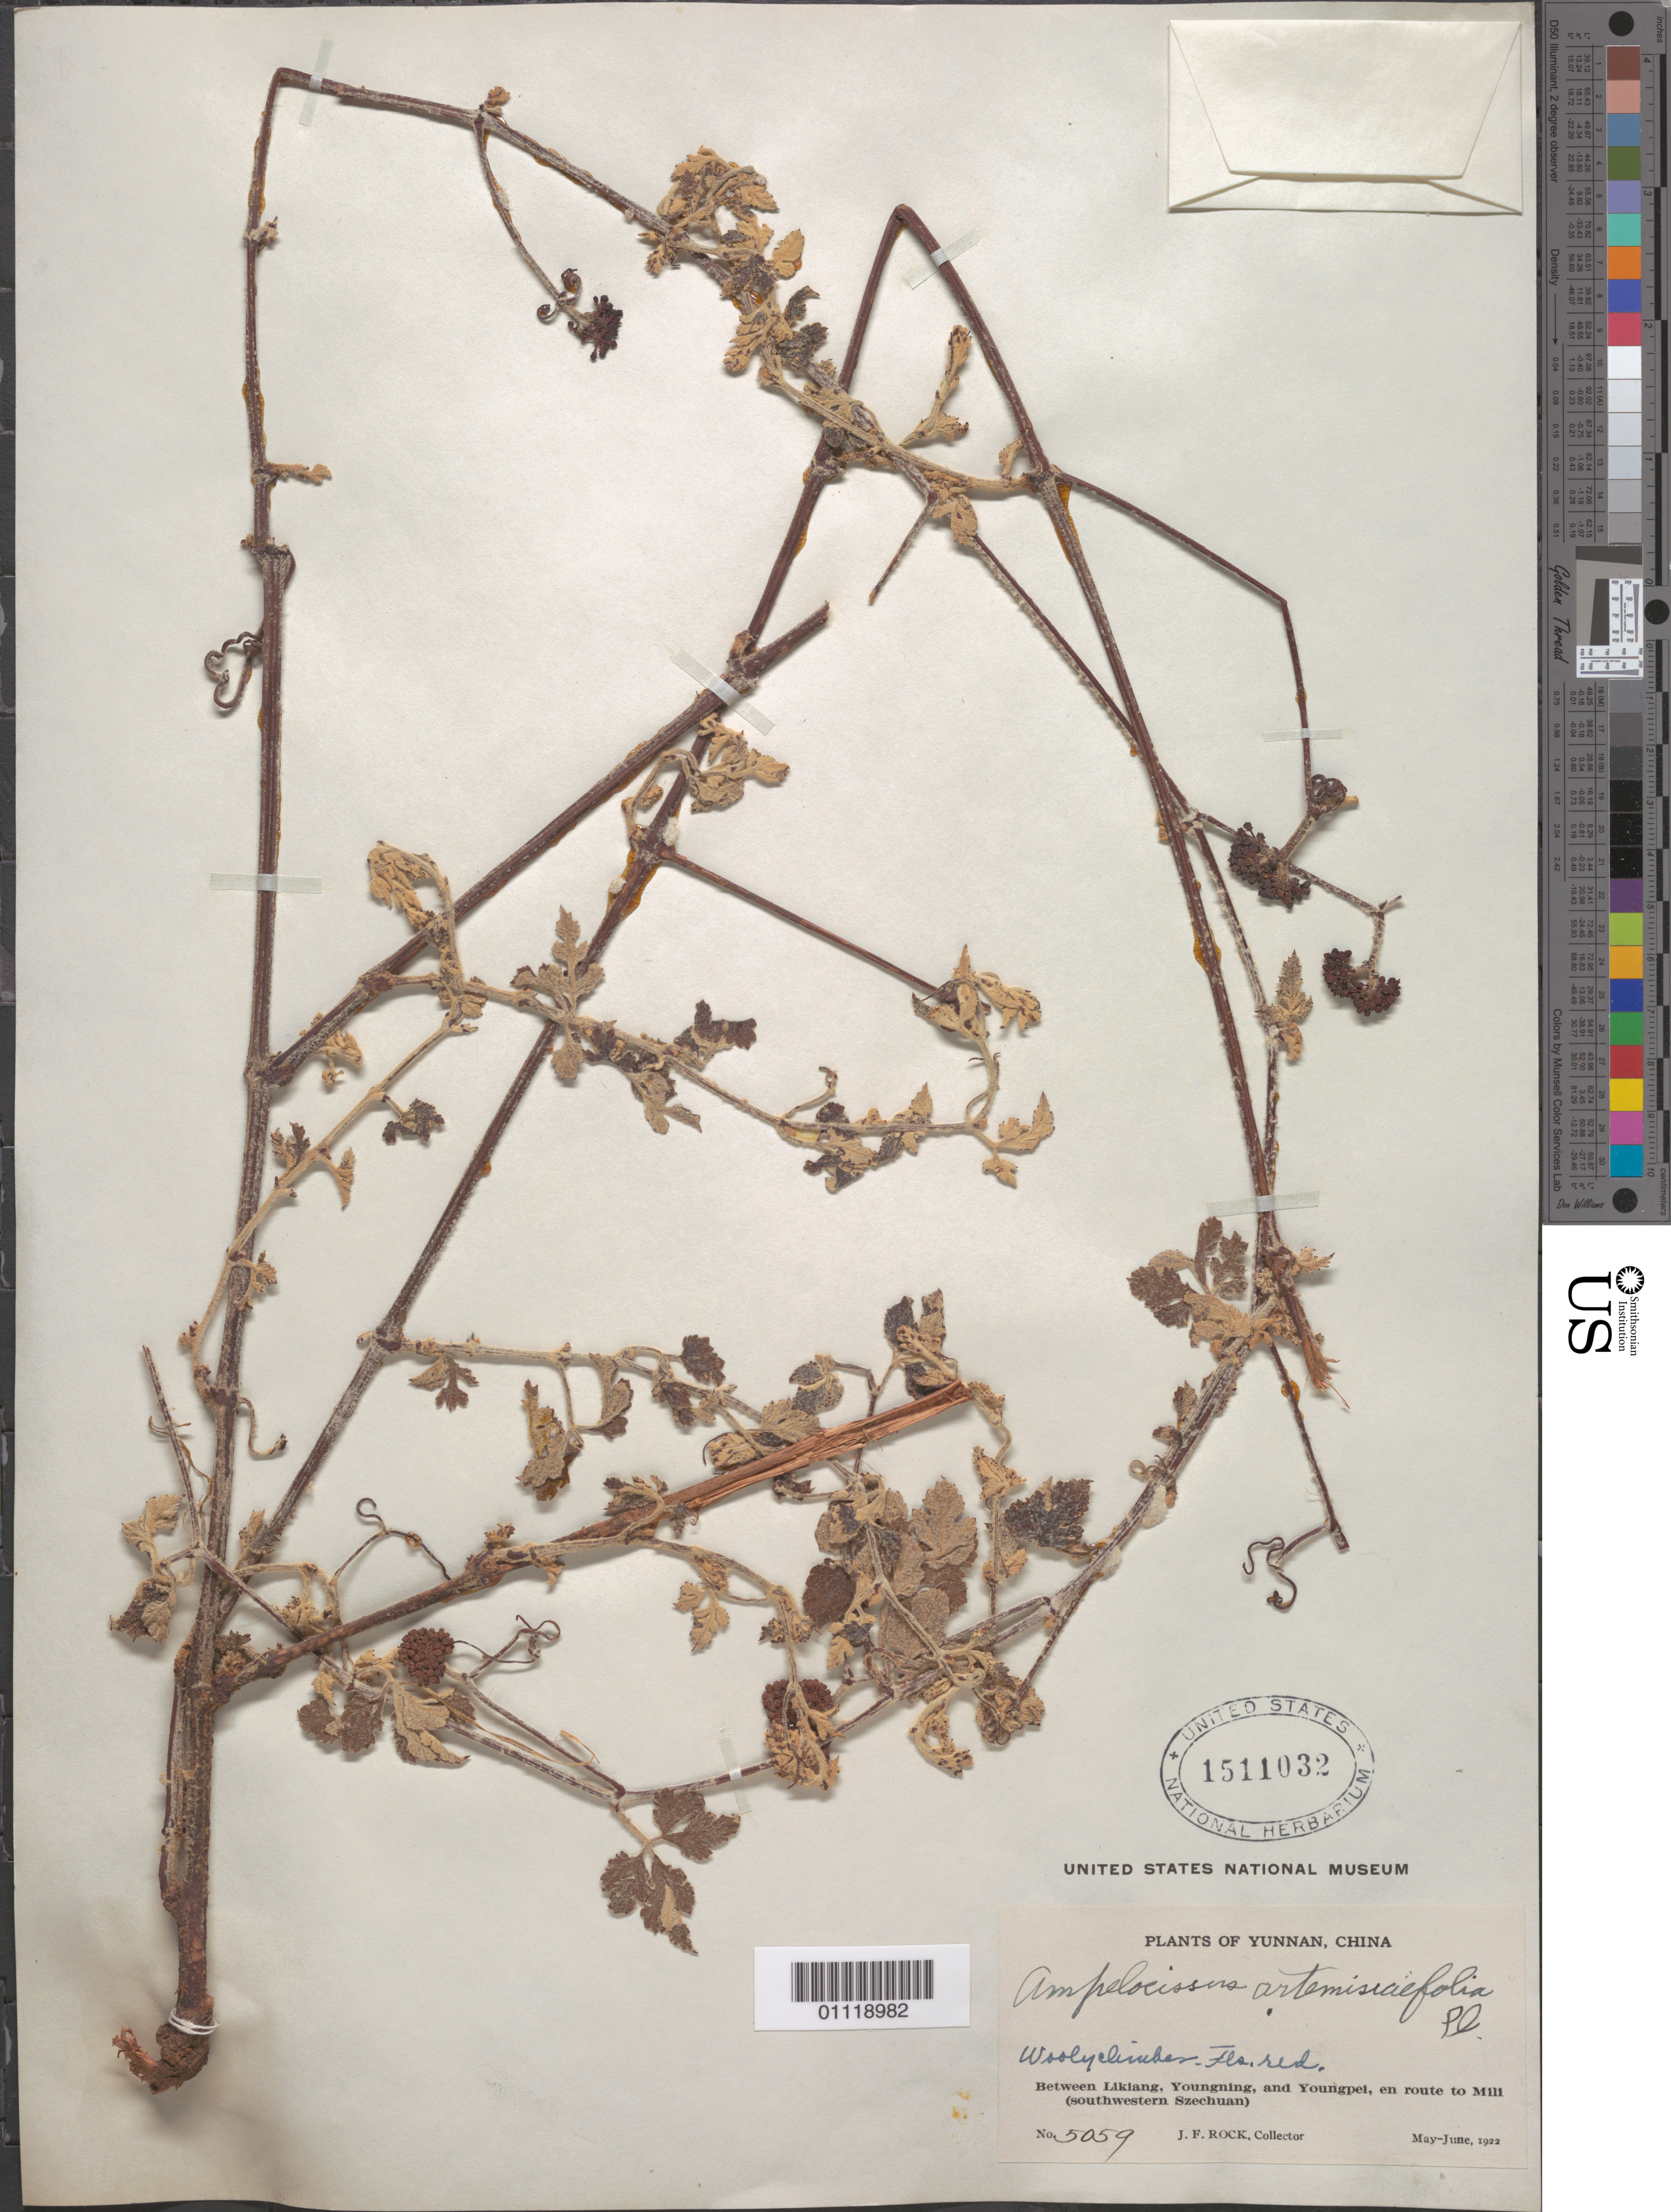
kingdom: Plantae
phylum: Tracheophyta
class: Magnoliopsida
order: Vitales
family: Vitaceae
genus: Ampelocissus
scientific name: Ampelocissus artemisiifolia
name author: Planch.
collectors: J. F. Rock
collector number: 5059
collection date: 1928-11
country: China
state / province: Yunnan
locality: Between Li-Kiang, Yong-Ning.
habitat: Climber.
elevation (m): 2150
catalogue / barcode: US 1511032